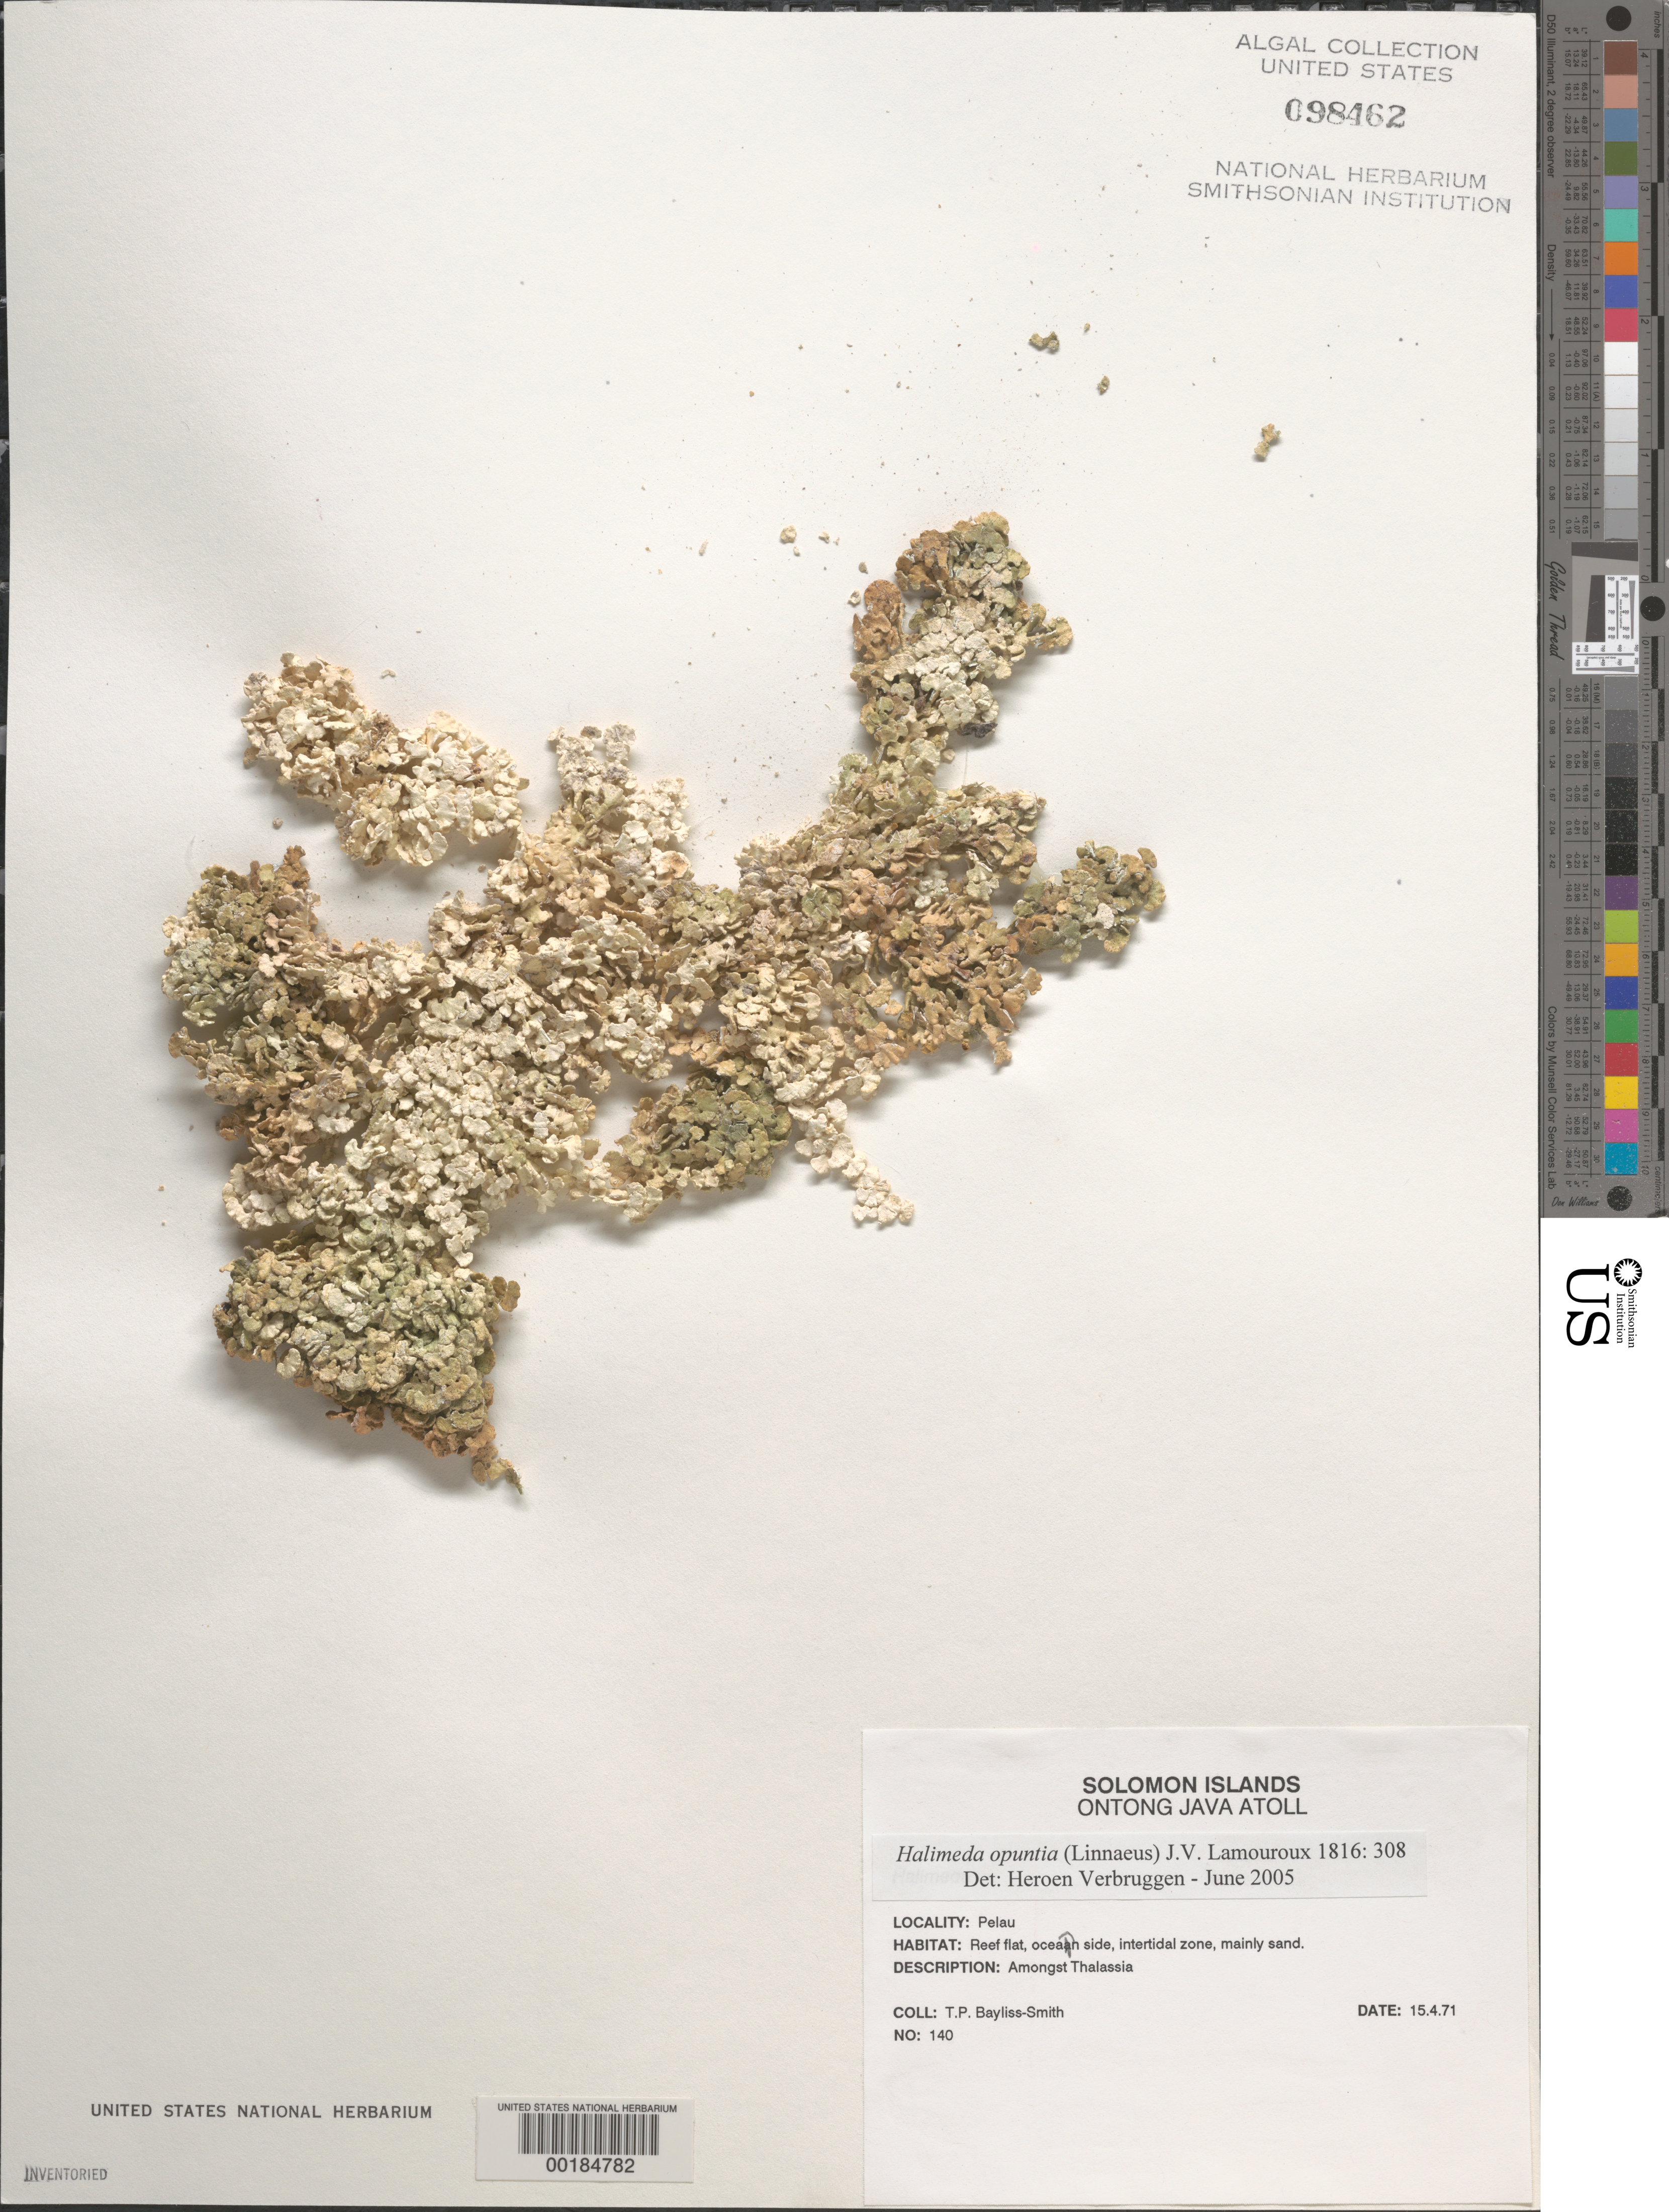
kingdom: Plantae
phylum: Chlorophyta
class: Ulvophyceae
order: Bryopsidales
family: Halimedaceae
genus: Halimeda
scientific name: Halimeda opuntia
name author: (L.) J.V.Lamouroux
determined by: Verbruggen, H.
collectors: T. P. Bayliss-Smith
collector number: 140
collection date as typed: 15 Apr 1971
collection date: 1971-04-15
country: Solomon Islands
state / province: Malaita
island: Ontong Java Atoll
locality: Pelau Islet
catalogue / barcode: US 98462